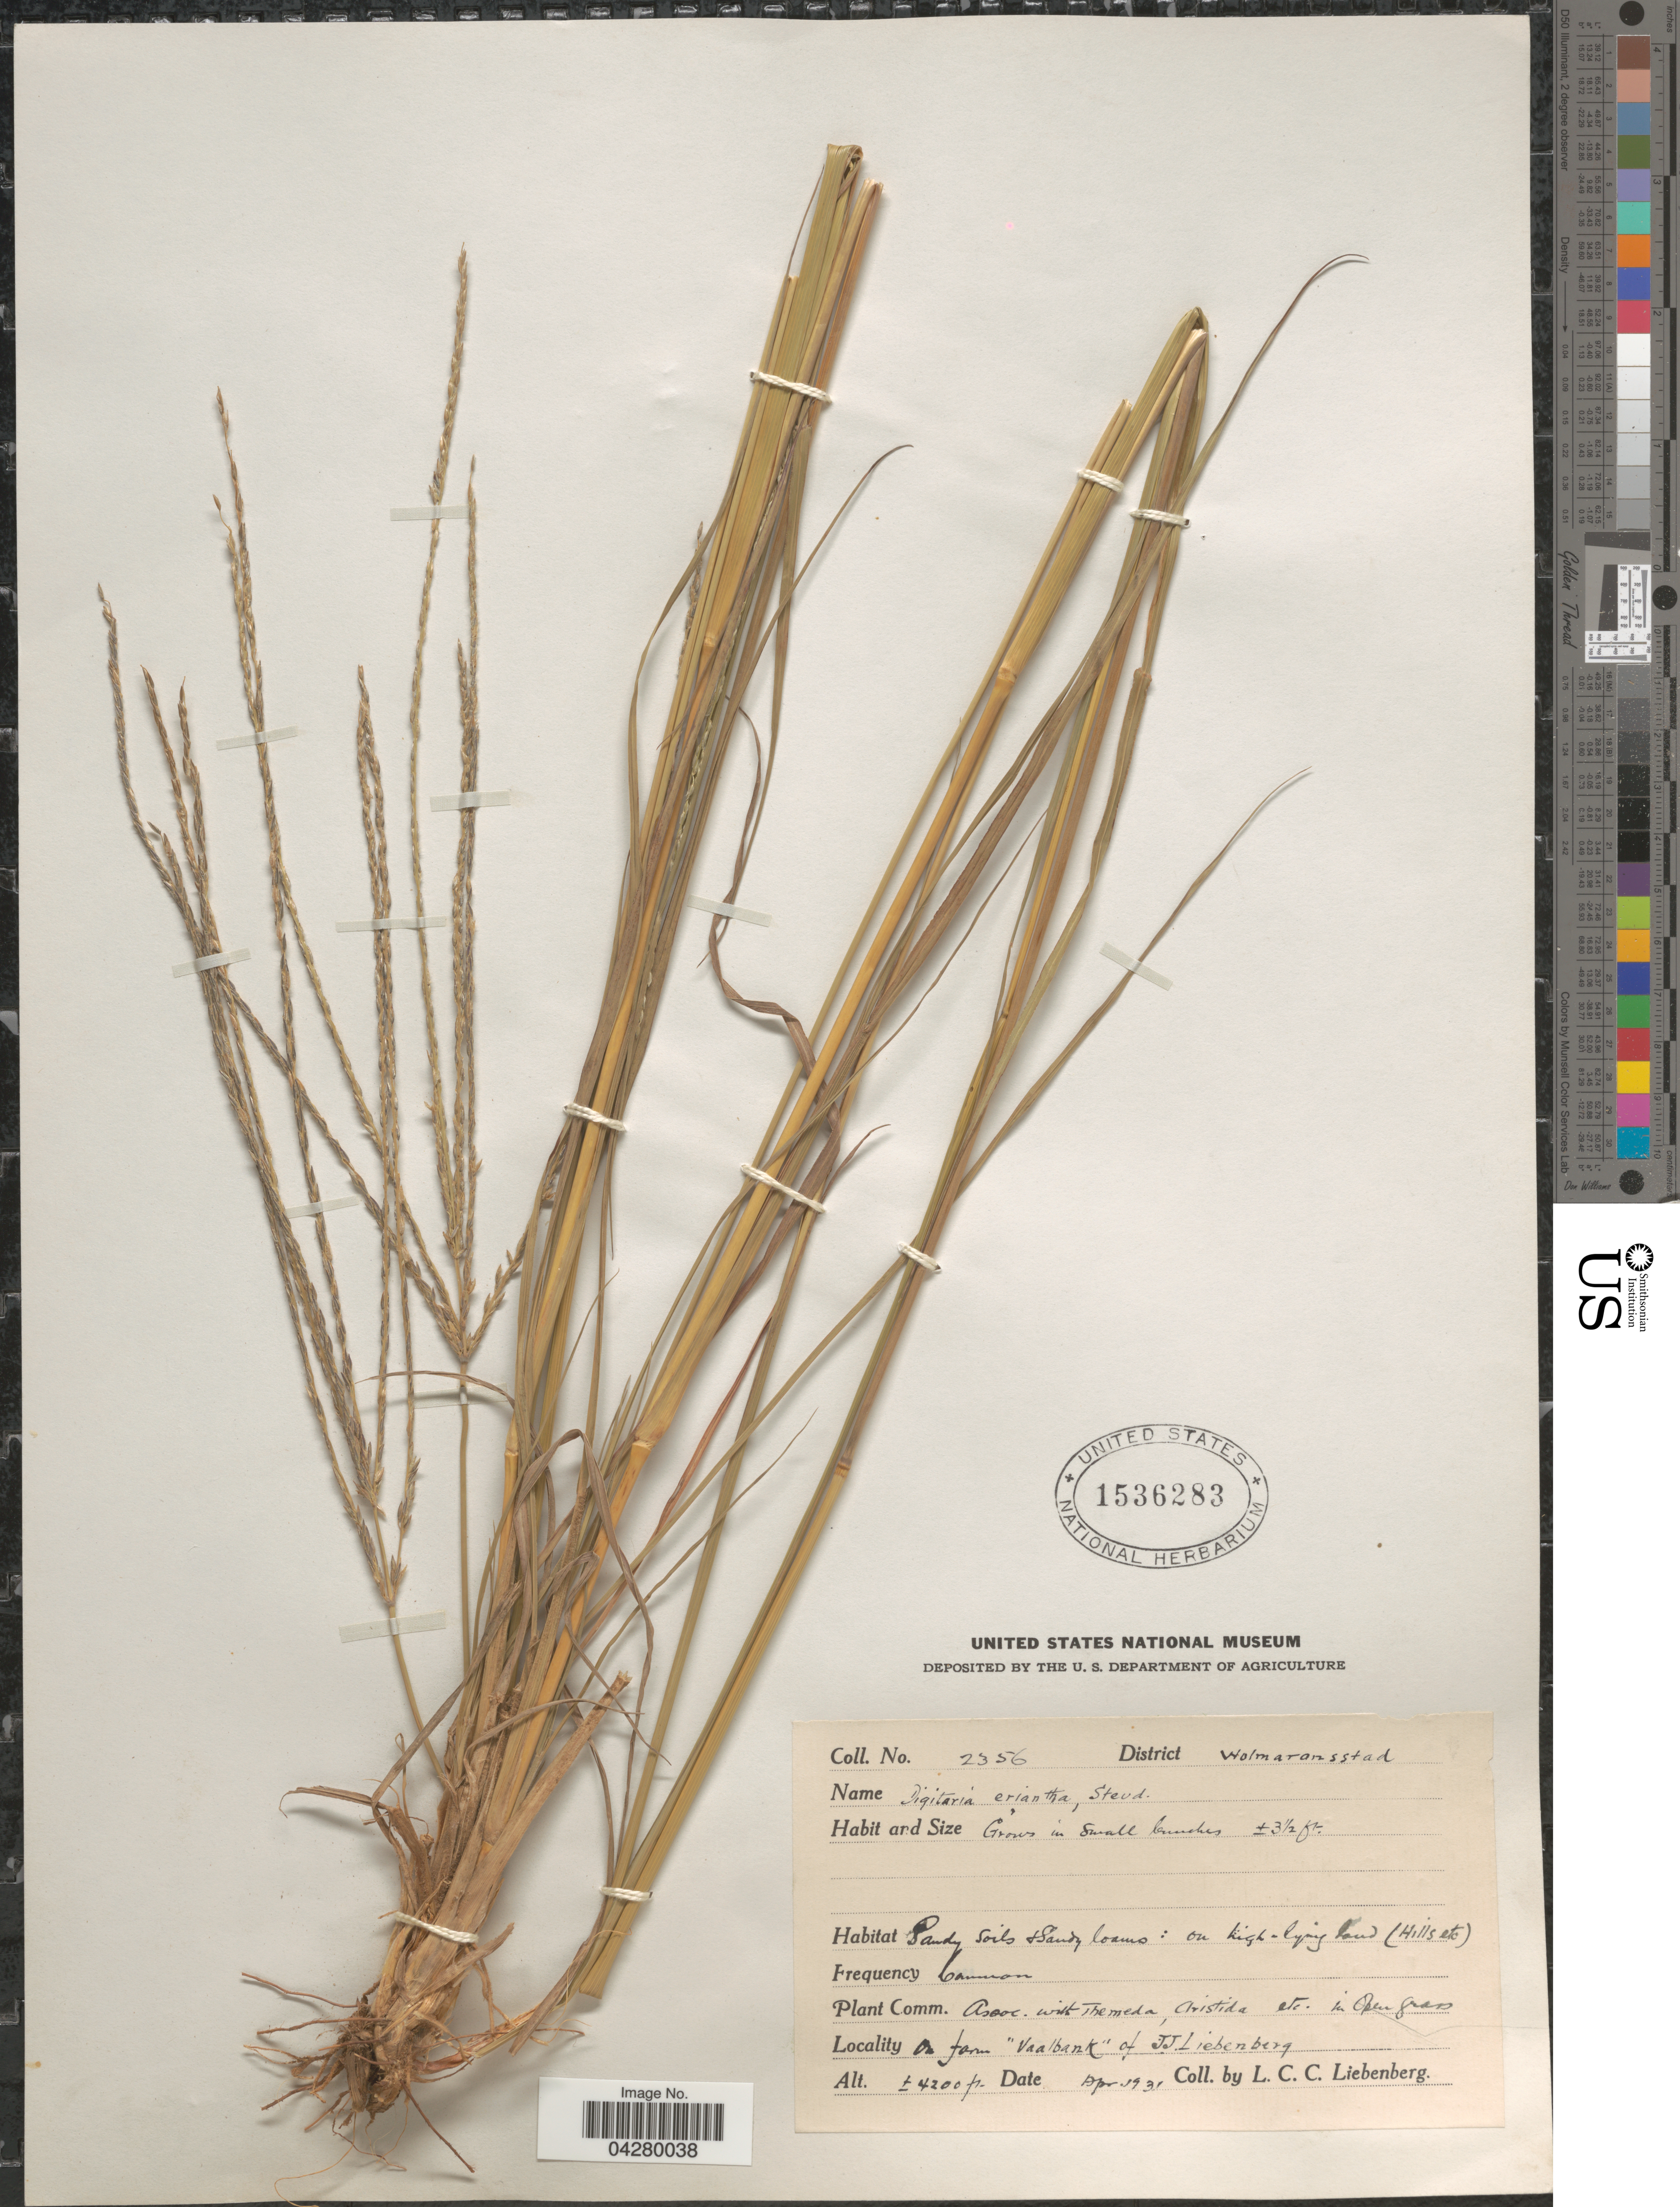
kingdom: Plantae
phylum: Tracheophyta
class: Liliopsida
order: Poales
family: Poaceae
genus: Digitaria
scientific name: Digitaria eriantha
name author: Steud.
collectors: L. Liebenberg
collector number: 2356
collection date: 1931-04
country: South Africa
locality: District Wolmaransstad. On farm "Vaalbank" of J. J. Liebenberg.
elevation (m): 1280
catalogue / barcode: US 1536283